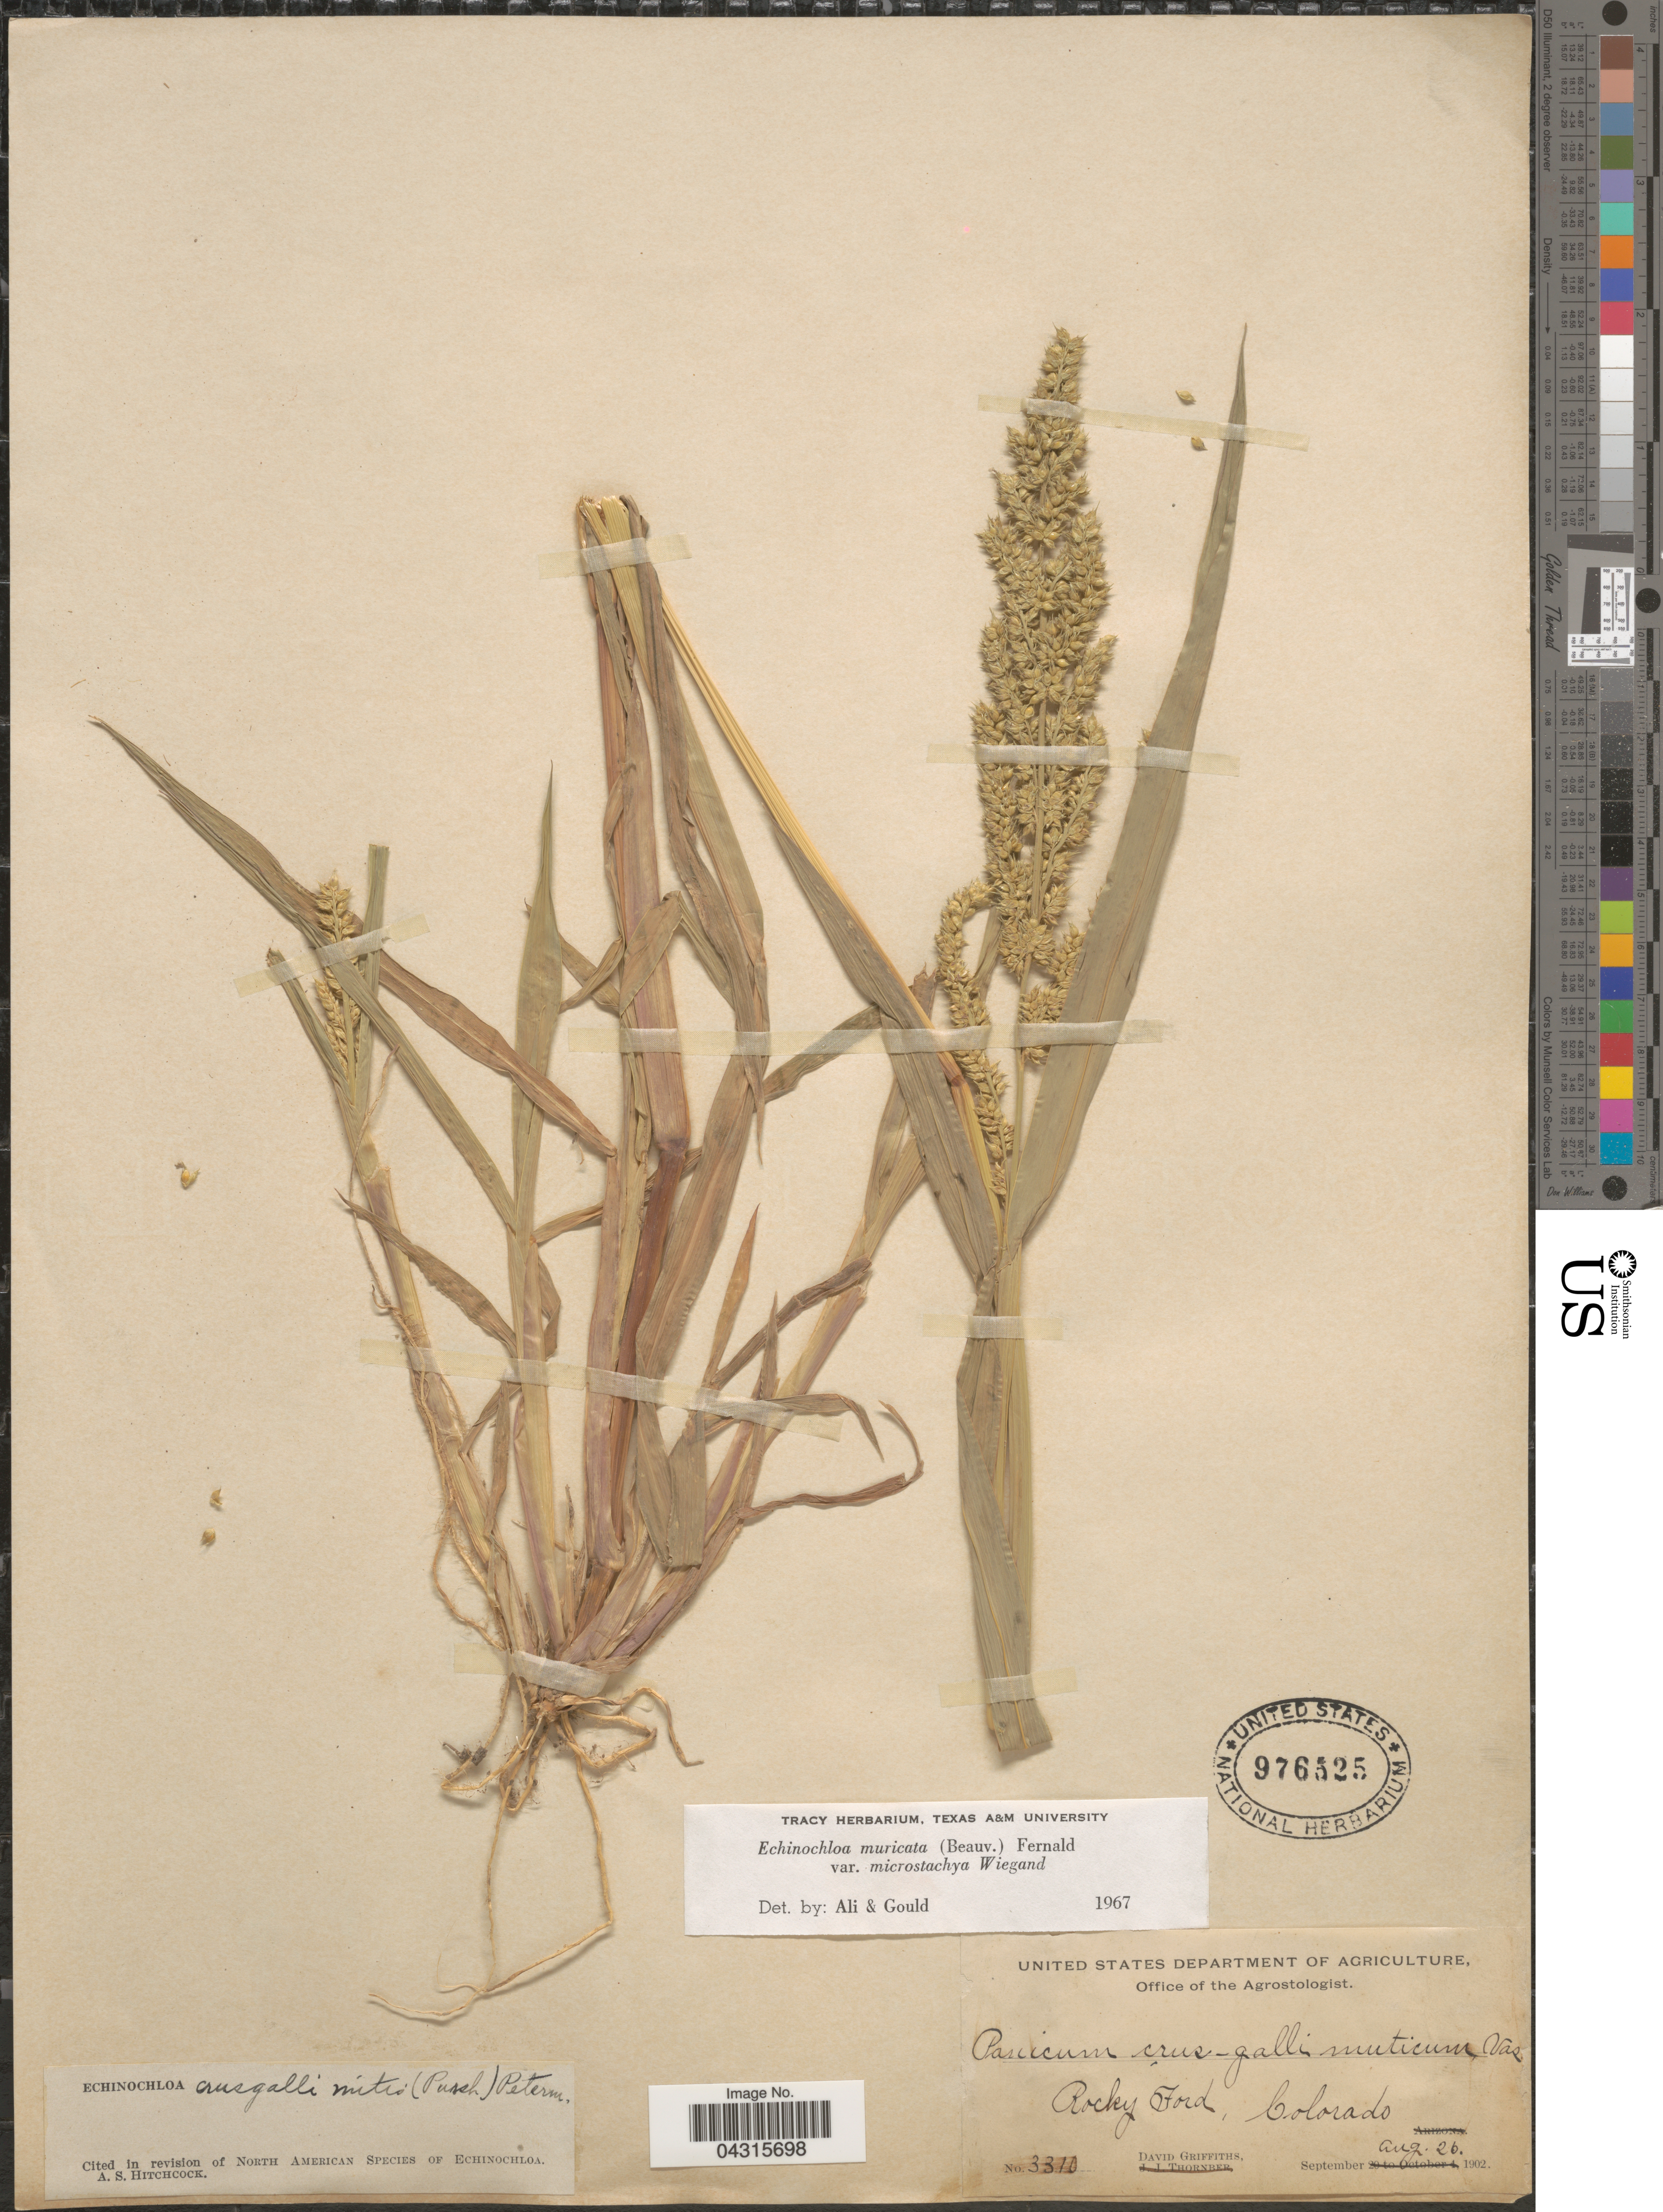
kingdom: Plantae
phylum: Tracheophyta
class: Liliopsida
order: Poales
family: Poaceae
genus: Echinochloa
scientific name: Echinochloa muricata var. microstachya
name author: Wiegand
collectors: D. Griffiths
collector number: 3310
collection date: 1902-08-26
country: United States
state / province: Colorado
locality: Rocky Ford.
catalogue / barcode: US 976525